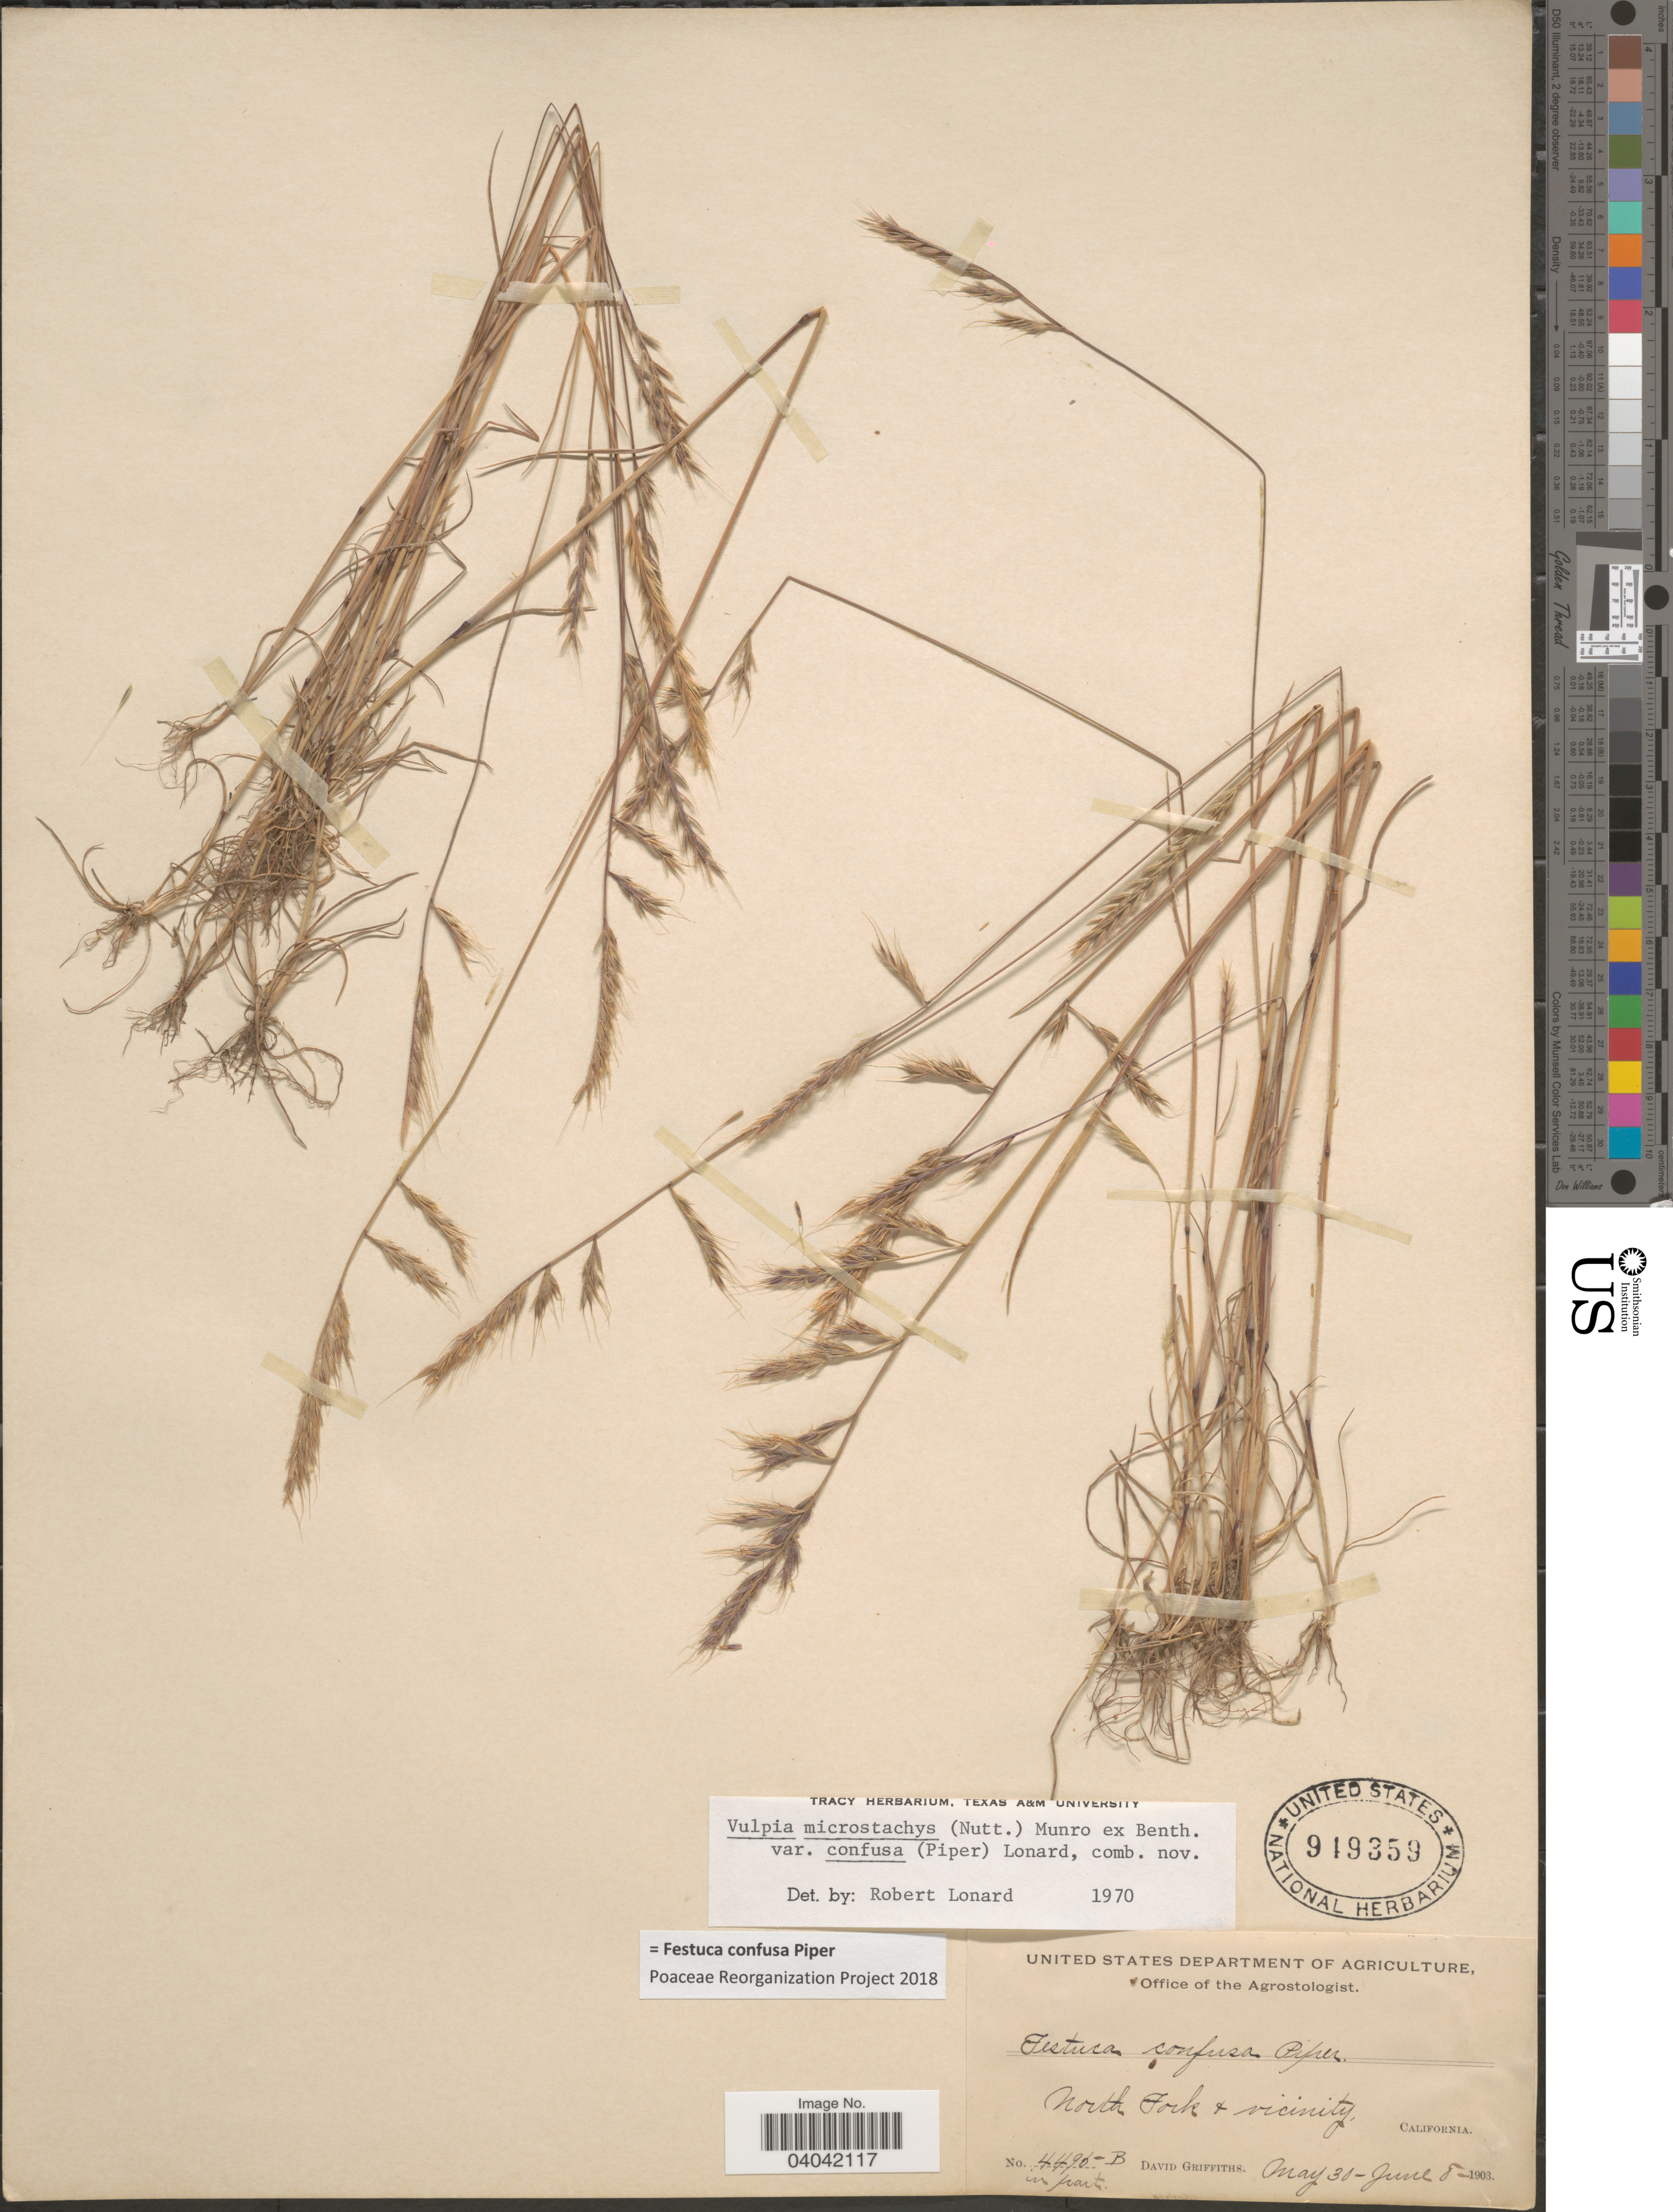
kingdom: Plantae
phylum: Tracheophyta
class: Liliopsida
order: Poales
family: Poaceae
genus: Festuca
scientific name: Festuca confusa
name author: Piper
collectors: D. Griffiths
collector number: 4495B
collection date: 1903-05-30/1903-06-08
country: United States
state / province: California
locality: North Fork & vicinity.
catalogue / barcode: US 949359